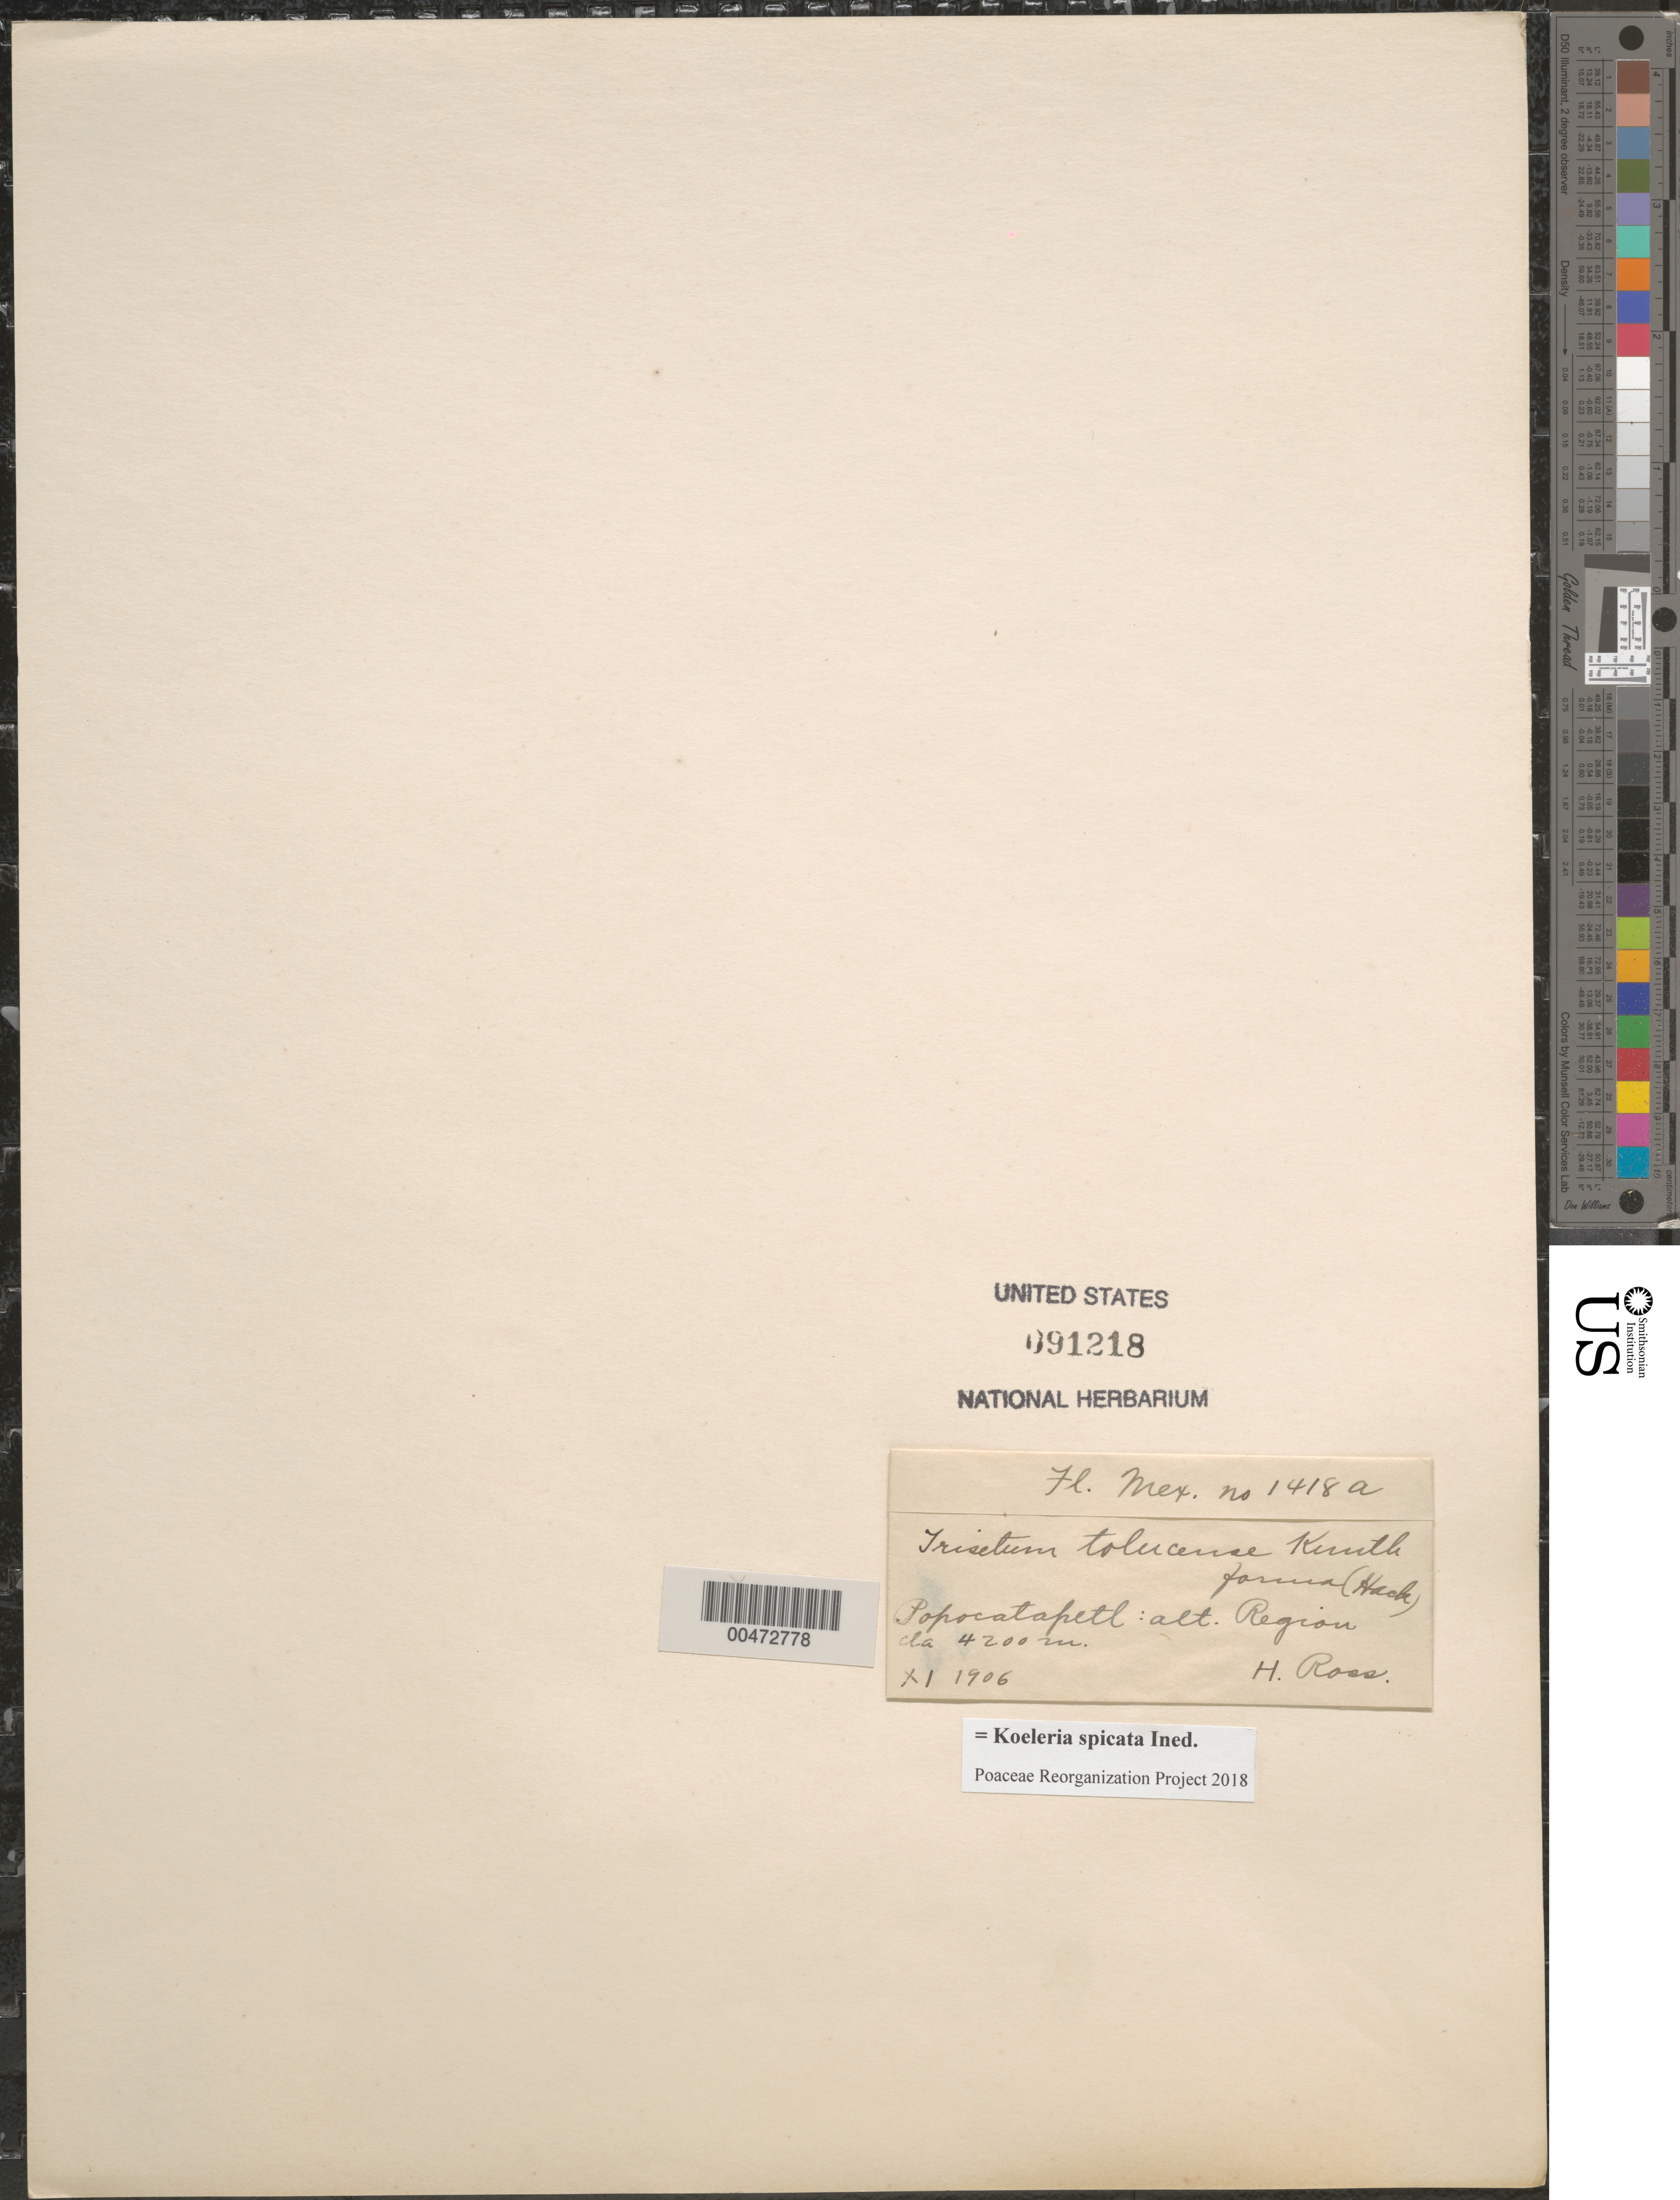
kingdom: Plantae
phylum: Tracheophyta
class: Liliopsida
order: Poales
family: Poaceae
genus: Koeleria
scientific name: Koeleria spicata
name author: (L.) Barberá et al.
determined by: Poaceae Reorganization Project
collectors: H. Ross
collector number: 1418a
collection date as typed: Nov 1906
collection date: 1906-11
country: Mexico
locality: Popocatepetl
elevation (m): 4200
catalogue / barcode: US 91218